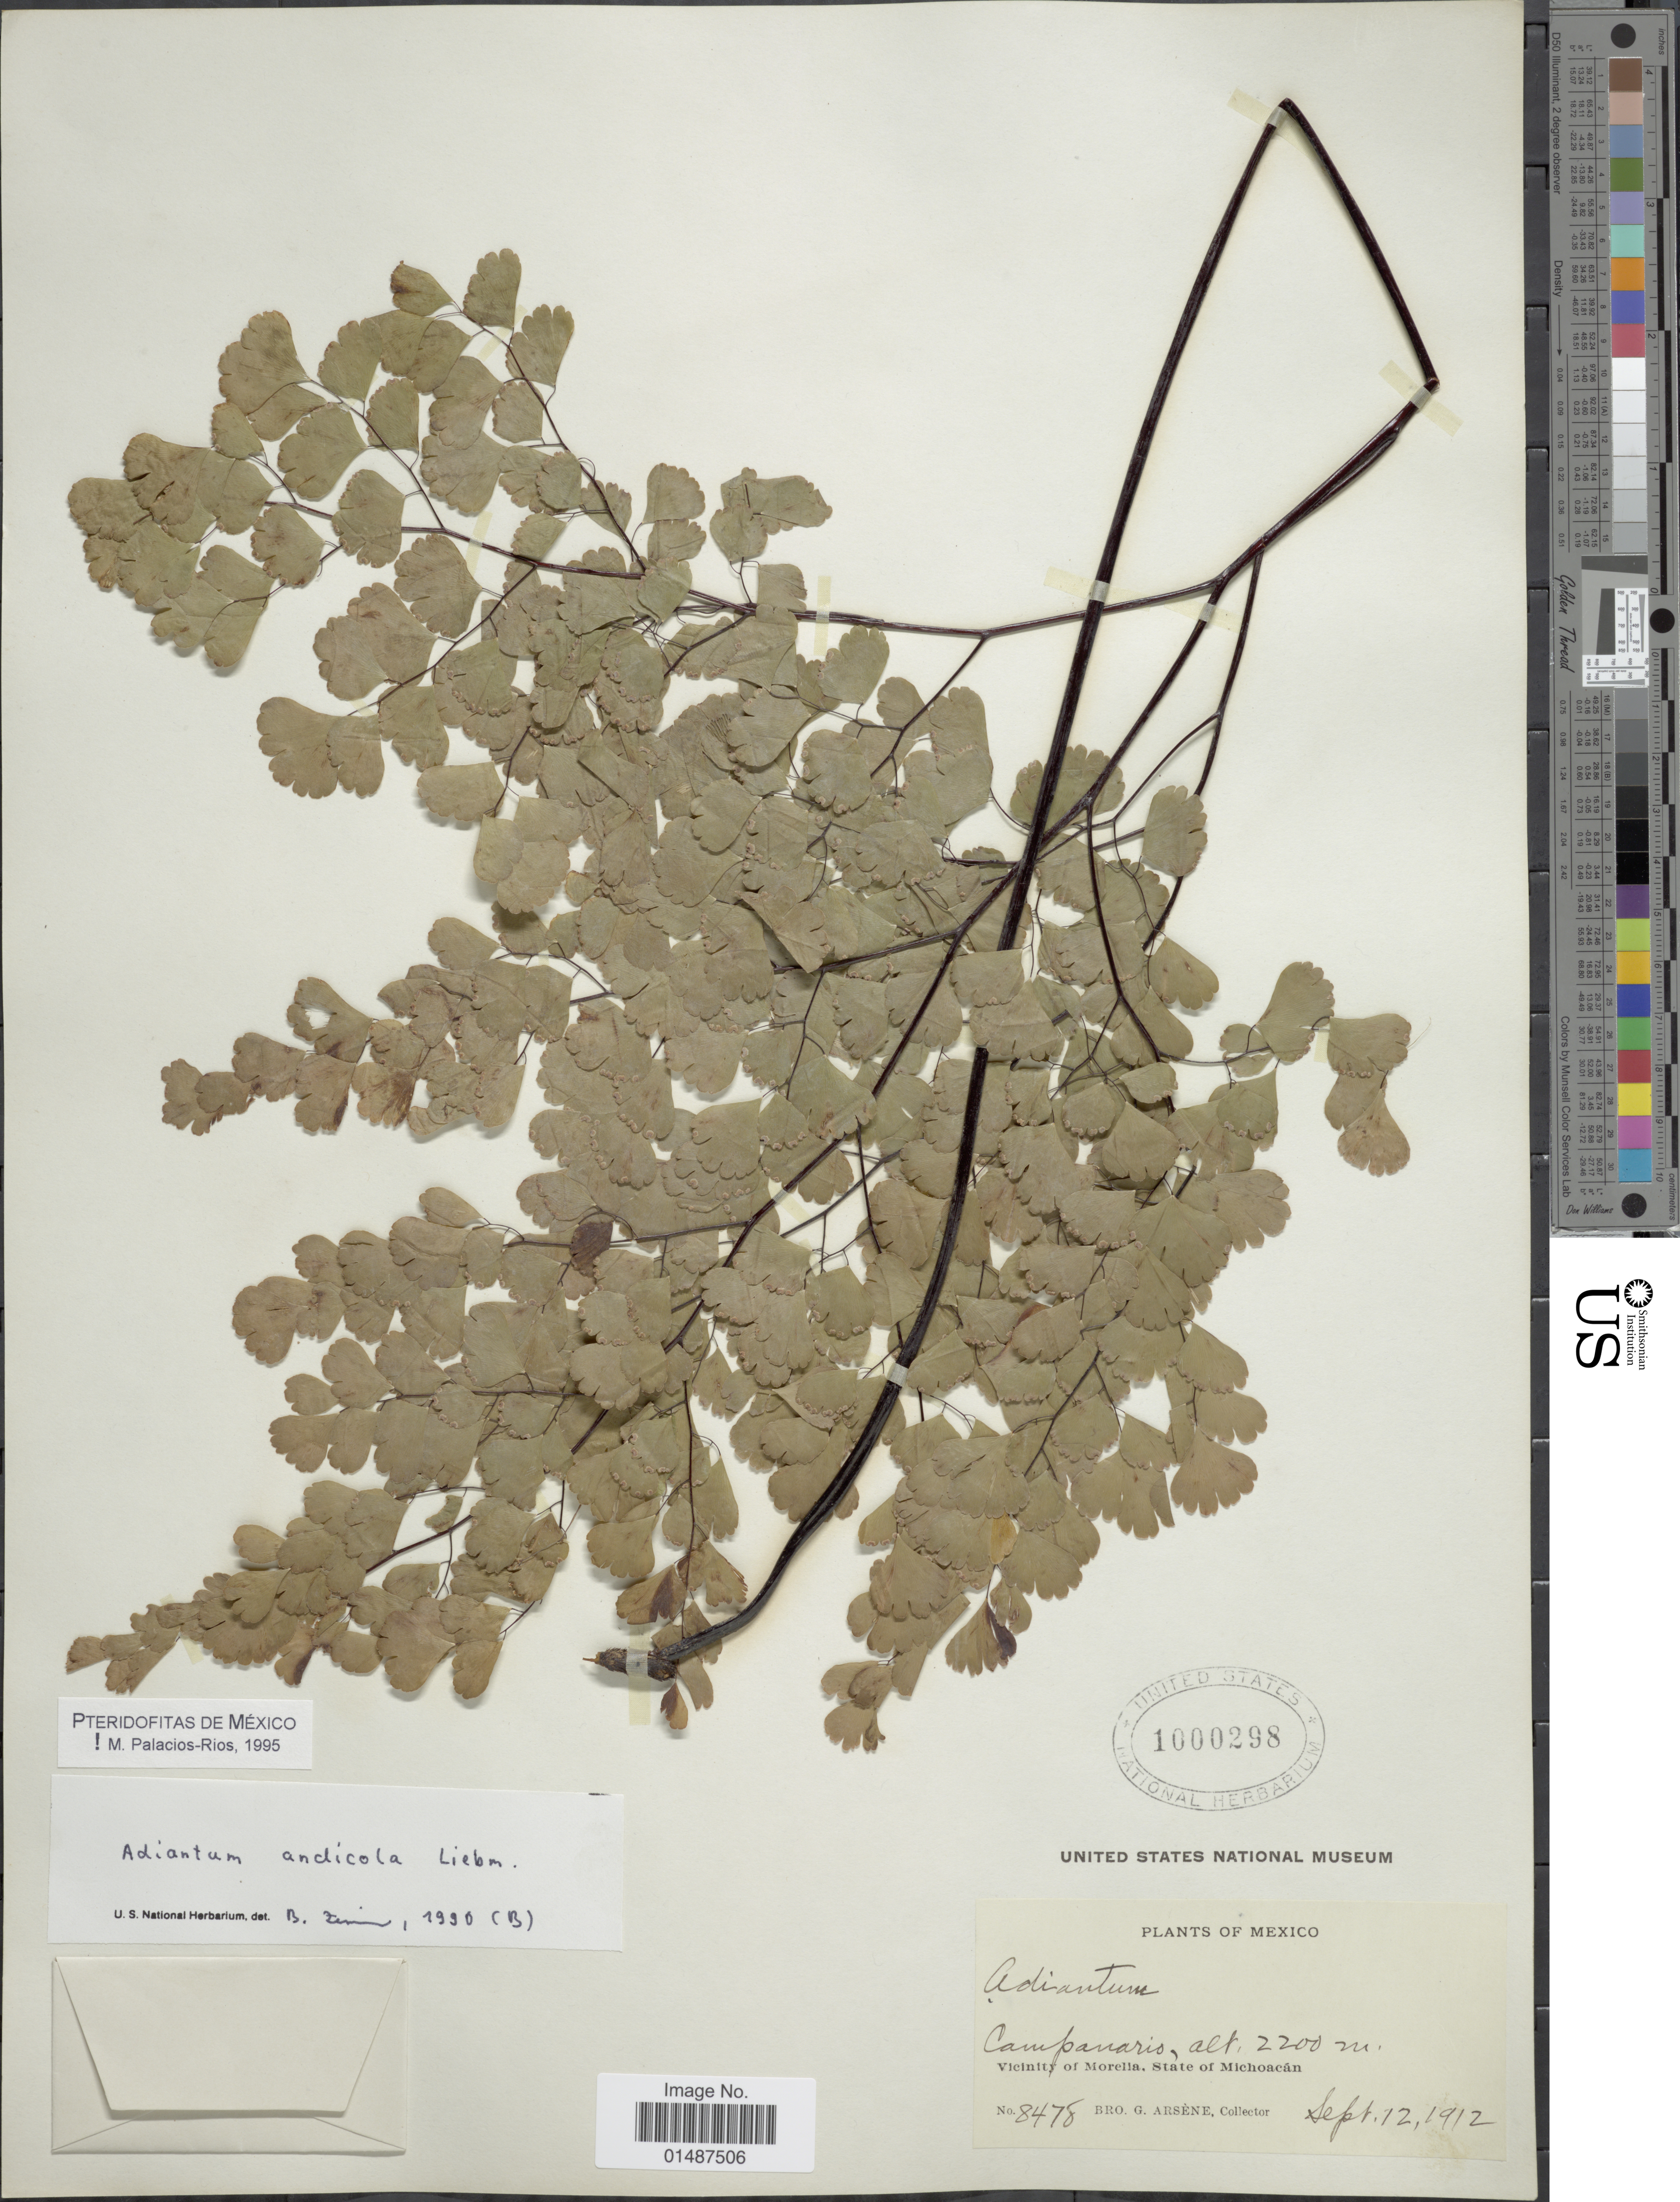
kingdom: Plantae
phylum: Tracheophyta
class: Polypodiopsida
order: Polypodiales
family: Pteridaceae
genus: Adiantum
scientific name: Adiantum andicola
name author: Liebm.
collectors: Bro. G. Arsène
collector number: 8478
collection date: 1912-09-12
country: Mexico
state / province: Michoacán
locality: Vicinity of Morella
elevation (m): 2200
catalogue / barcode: US 1000298